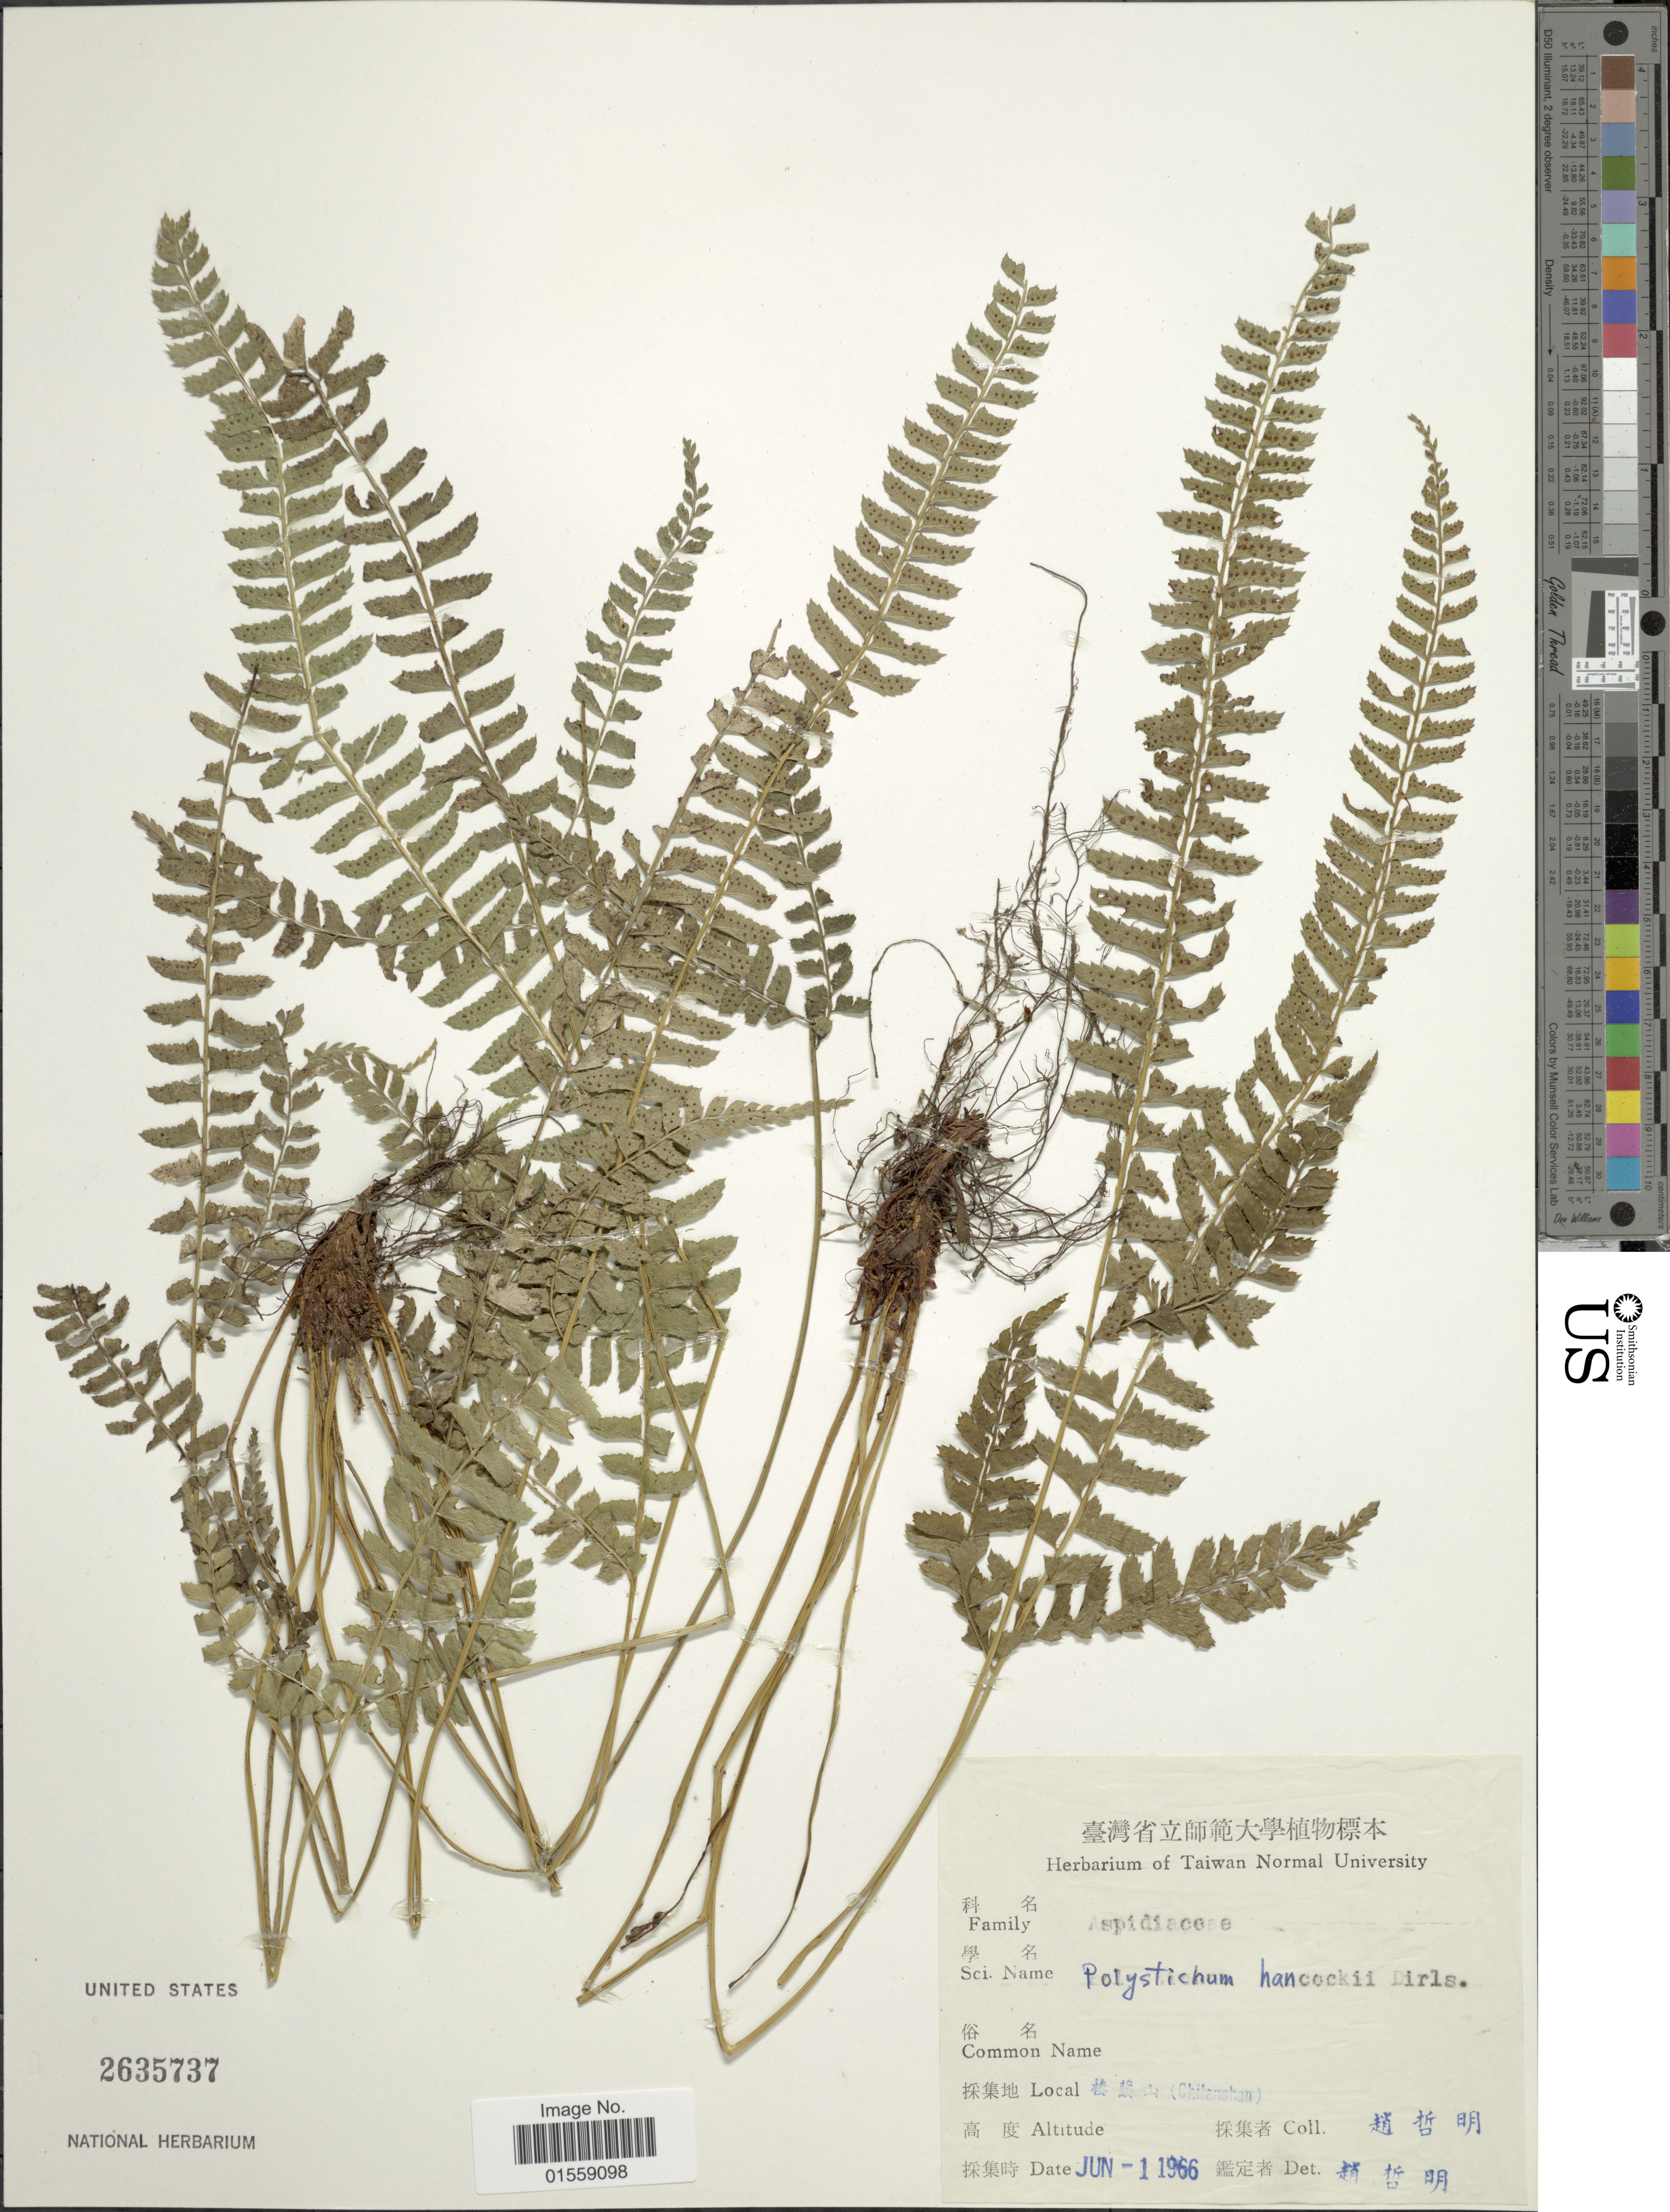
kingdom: Plantae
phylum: Tracheophyta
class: Polypodiopsida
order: Polypodiales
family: Dryopteridaceae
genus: Polystichum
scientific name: Polystichum hancockii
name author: (Hance) Diels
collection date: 1966-06-01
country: Taiwan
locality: Chilanshan.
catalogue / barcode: US 2635737